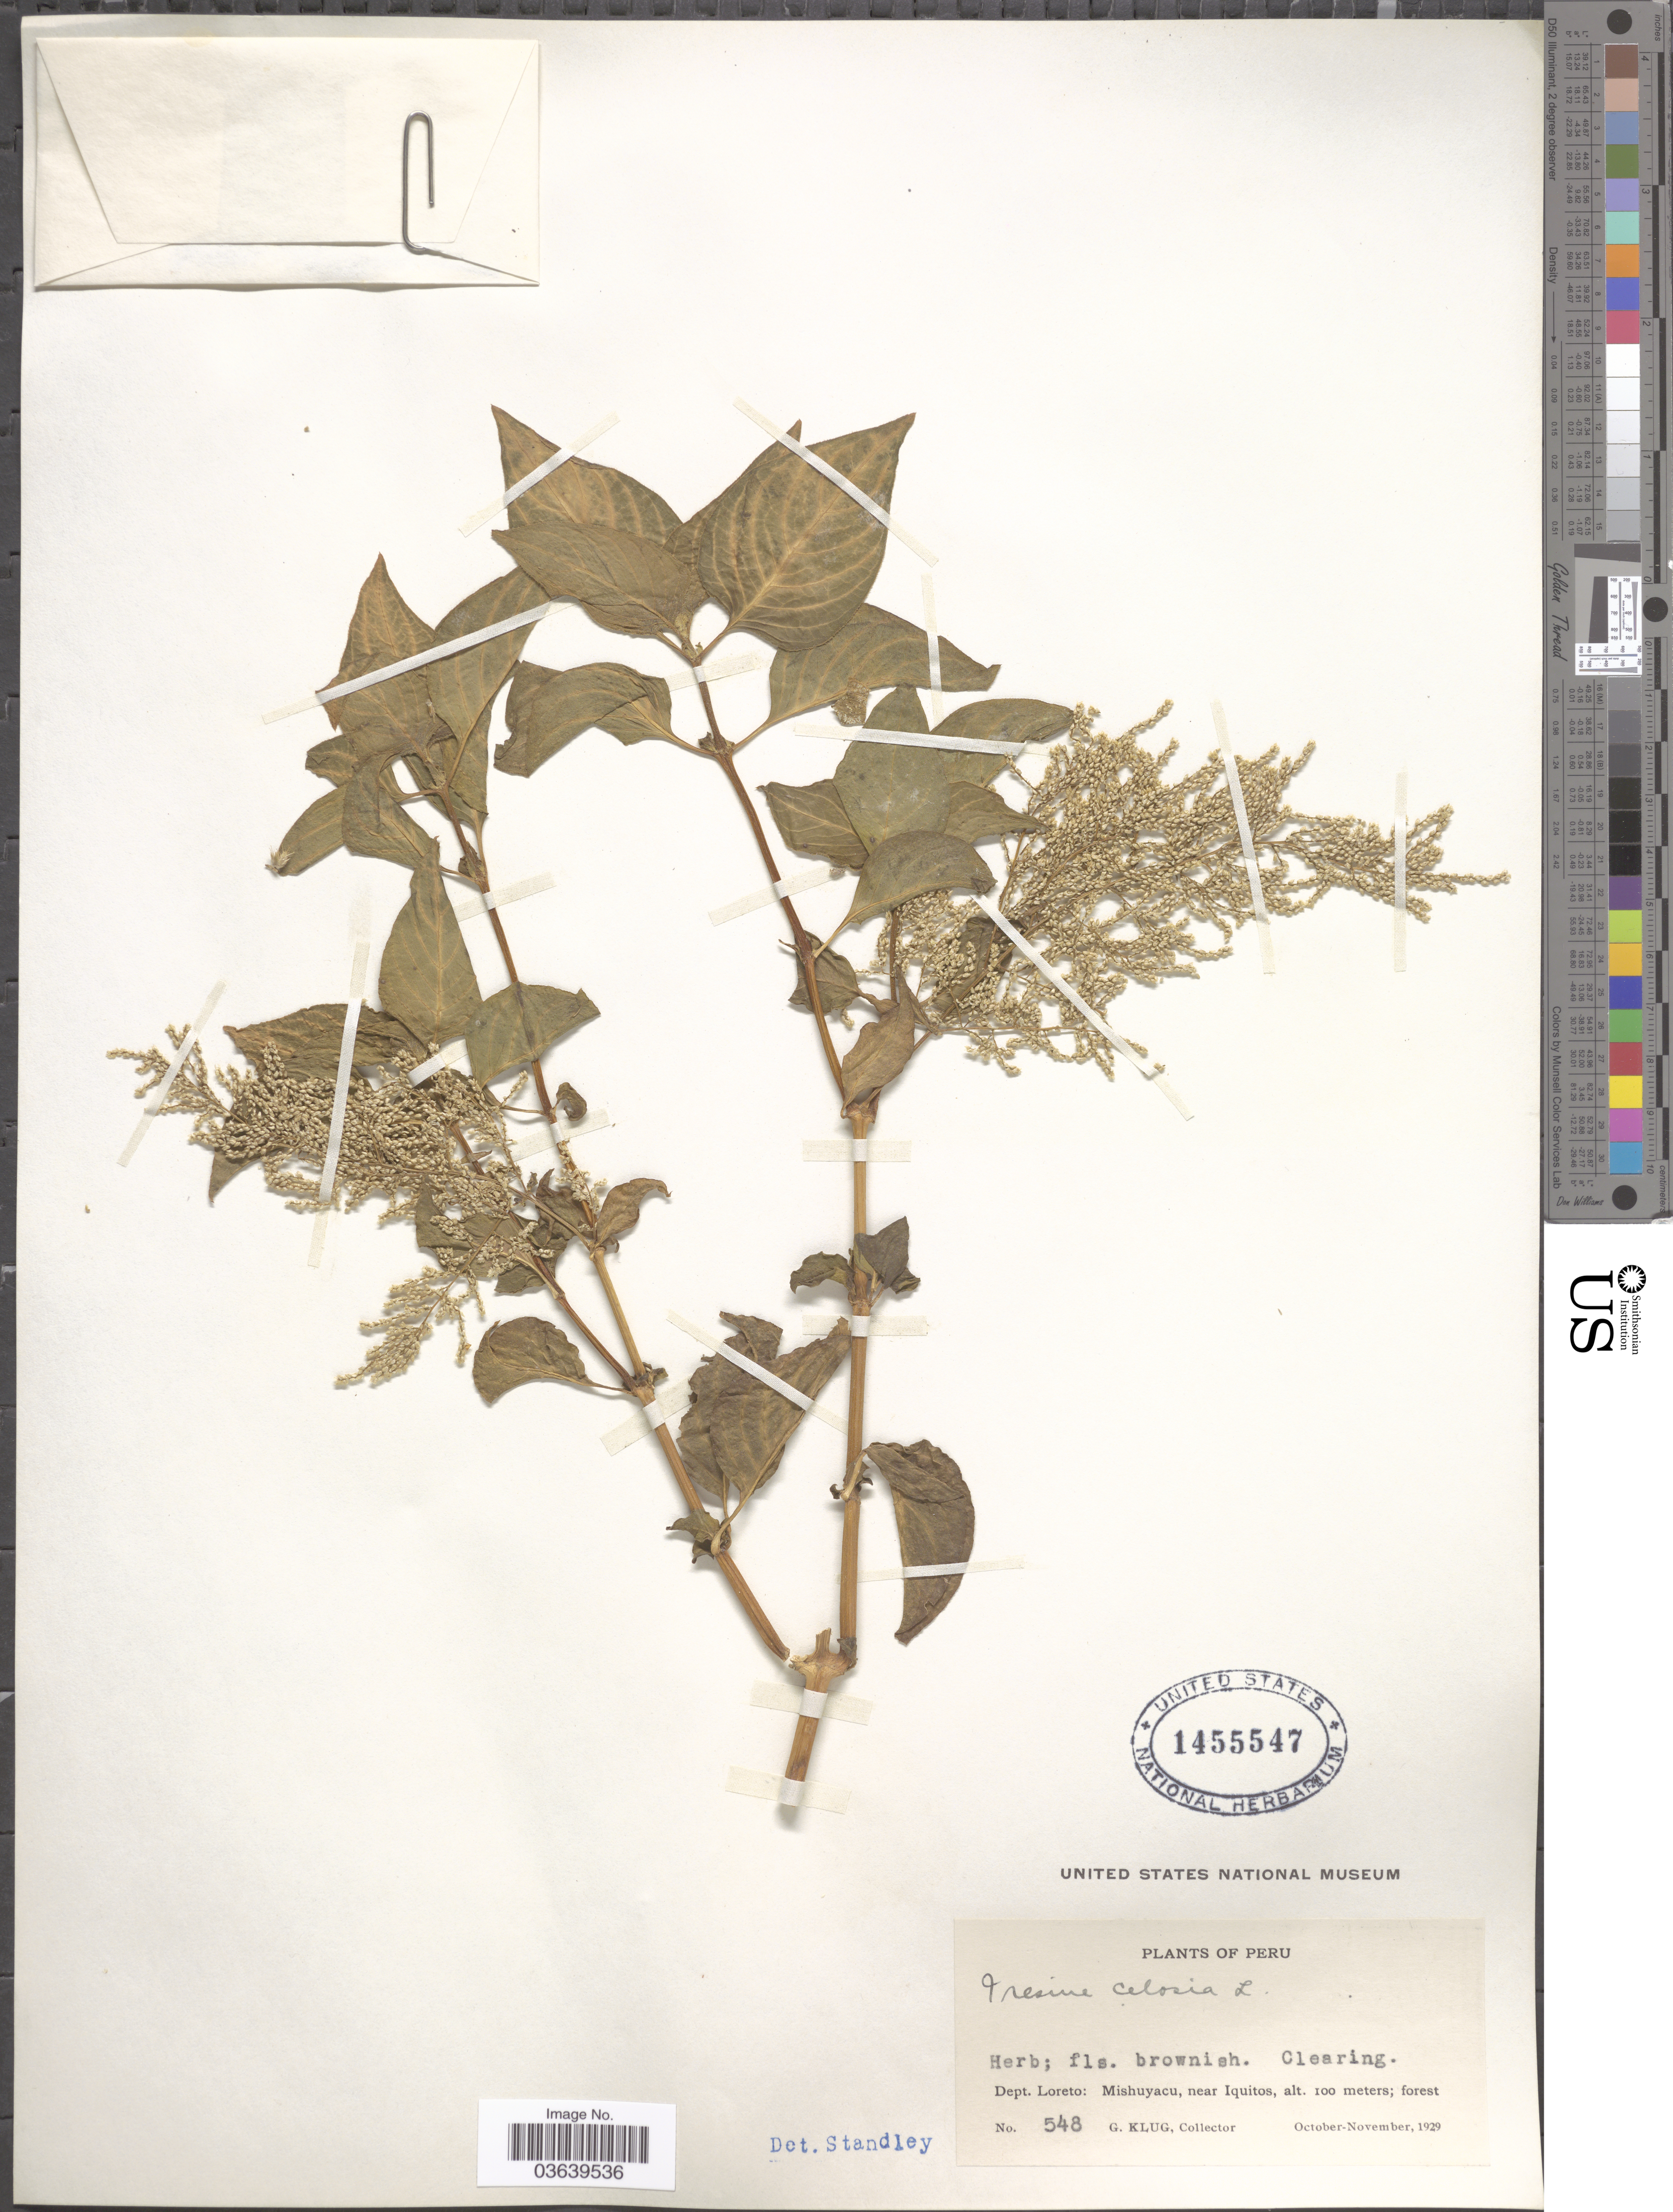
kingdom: Plantae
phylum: Tracheophyta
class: Magnoliopsida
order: Caryophyllales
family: Amaranthaceae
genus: Iresine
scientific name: Iresine celosia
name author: L.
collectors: G. Klug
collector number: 548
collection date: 1929-10/1929-11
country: Peru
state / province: Loreto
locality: Dept. Loreto: Mishuyacu, near Iquitos.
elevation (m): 100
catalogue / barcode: US 1455547